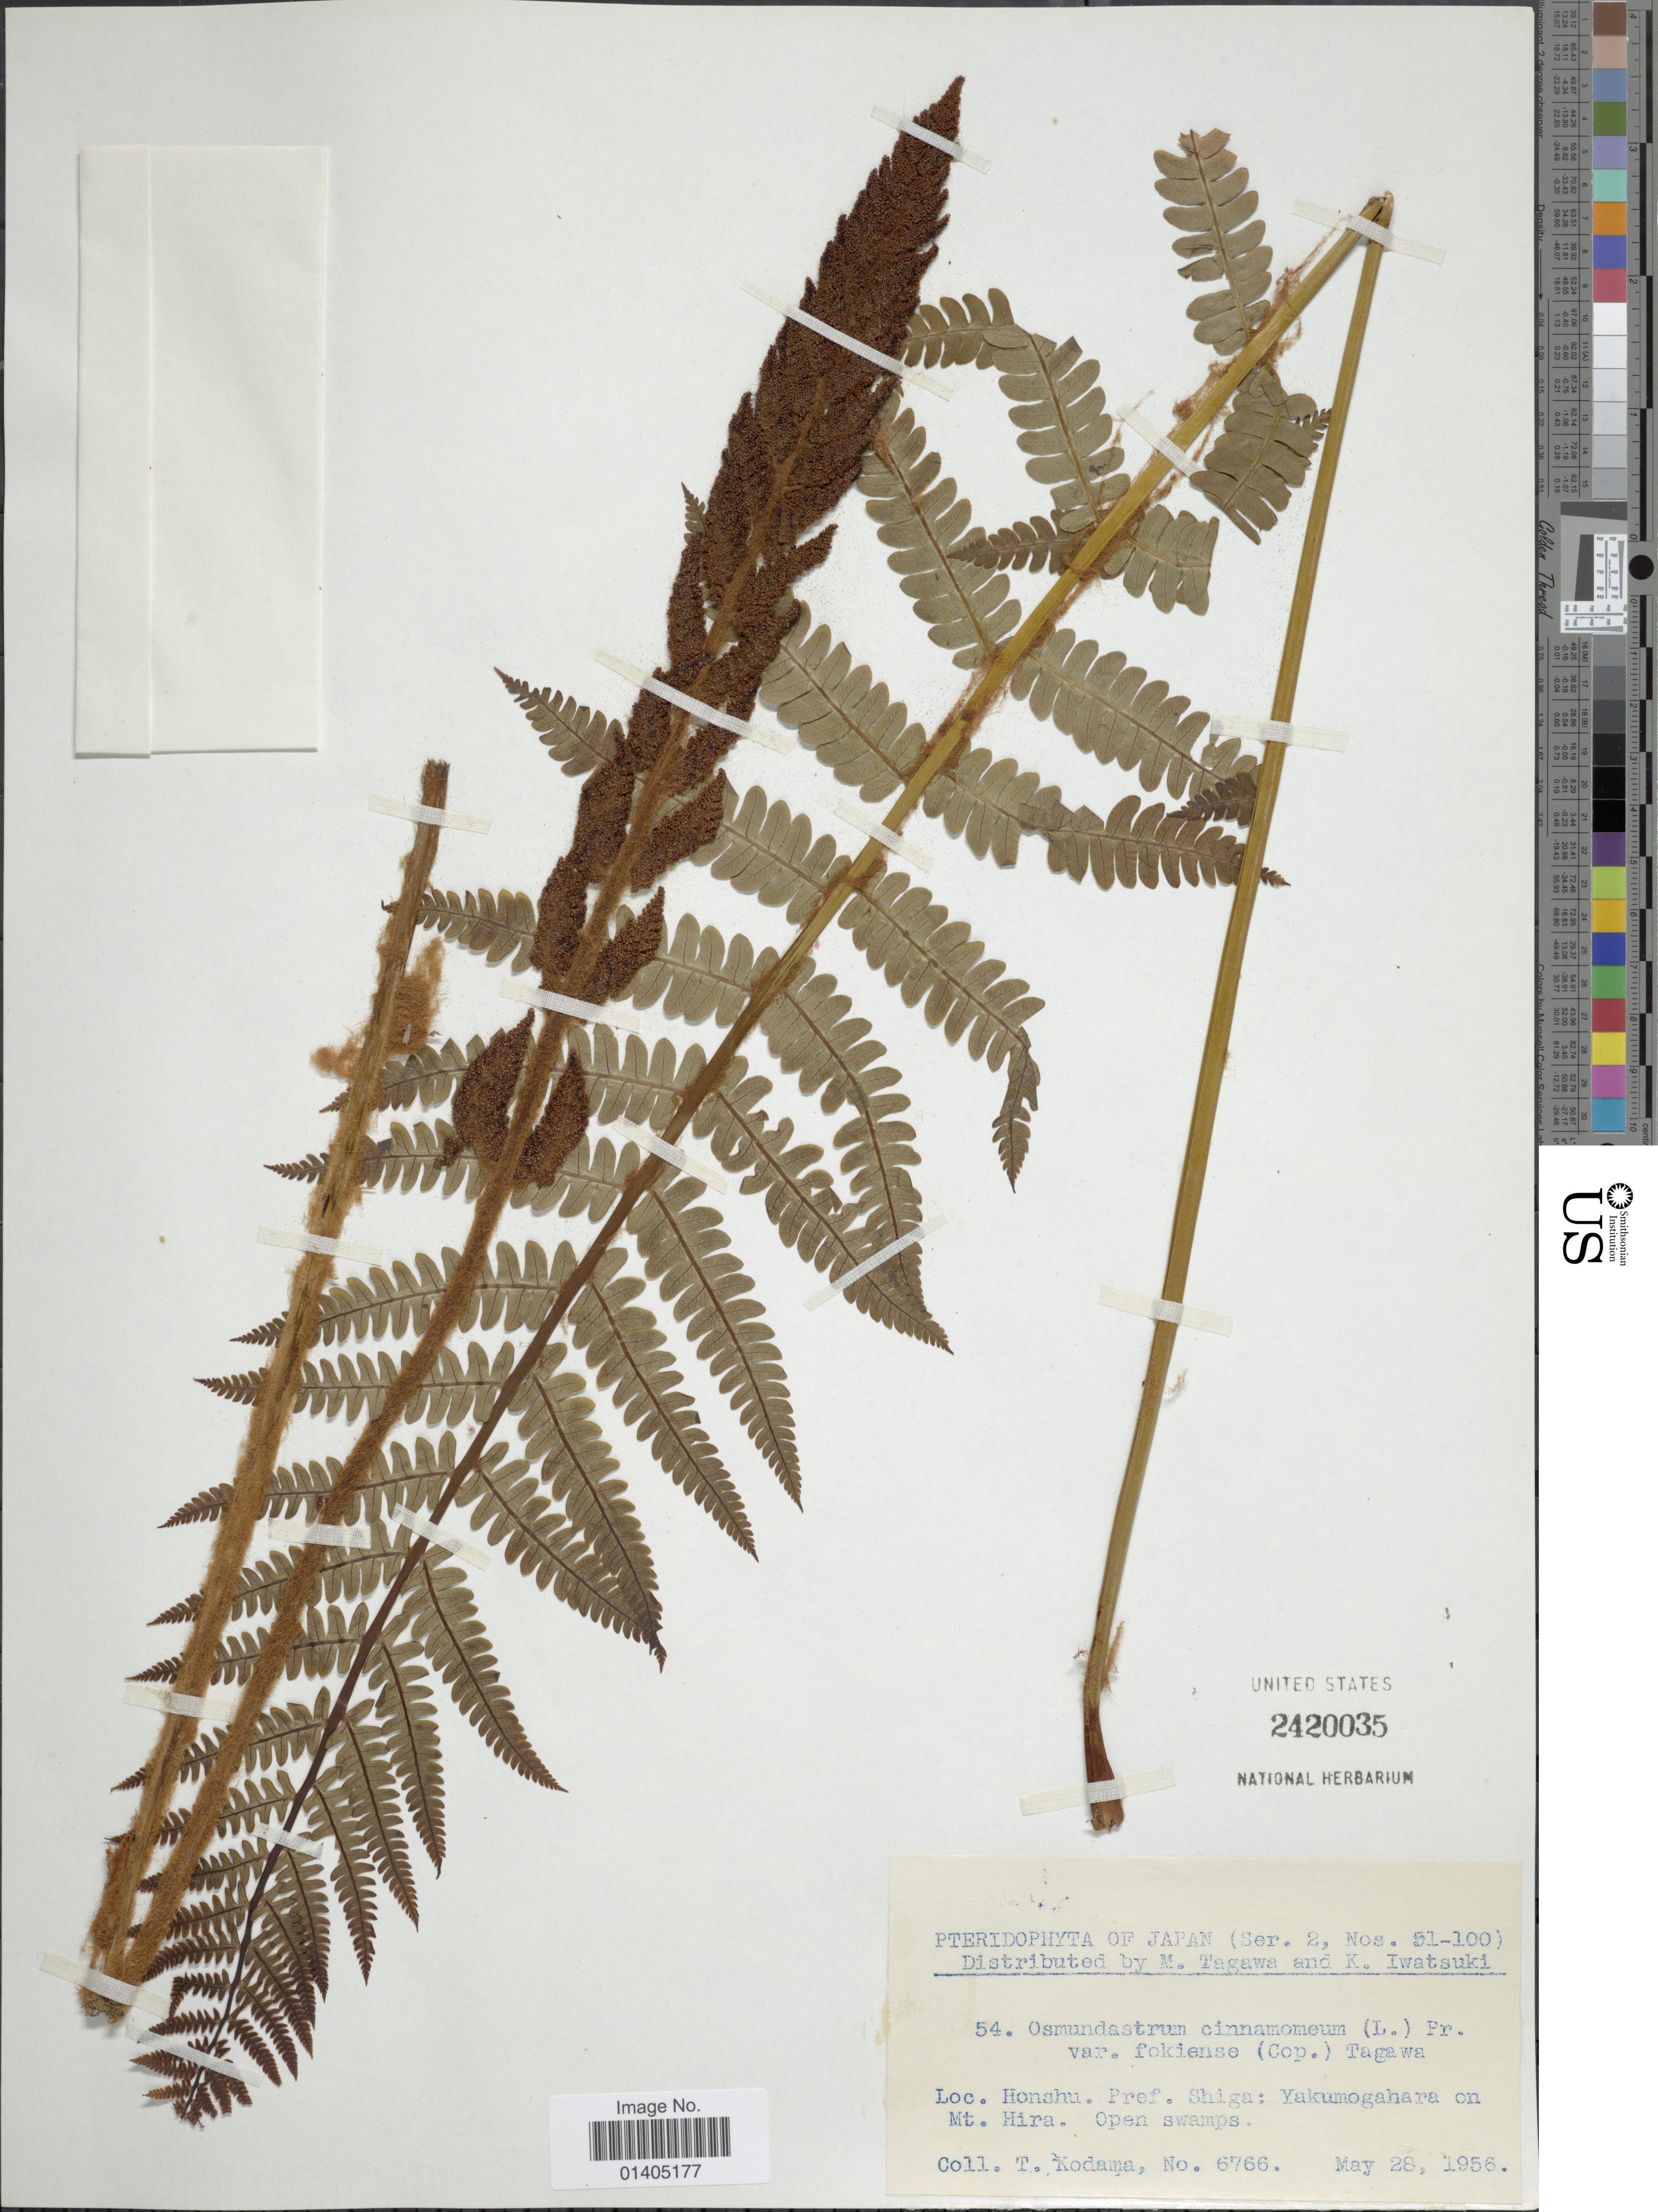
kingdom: Plantae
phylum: Tracheophyta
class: Polypodiopsida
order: Osmundales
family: Osmundaceae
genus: Osmundastrum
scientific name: Osmundastrum cinnamomeum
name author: (L.) C. Presl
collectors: T. Kodama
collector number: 6766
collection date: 1956-05-28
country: Japan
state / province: Siga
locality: Honshu: Pref Shiga: Yakumogahara on Mt Hira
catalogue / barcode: US 2420035